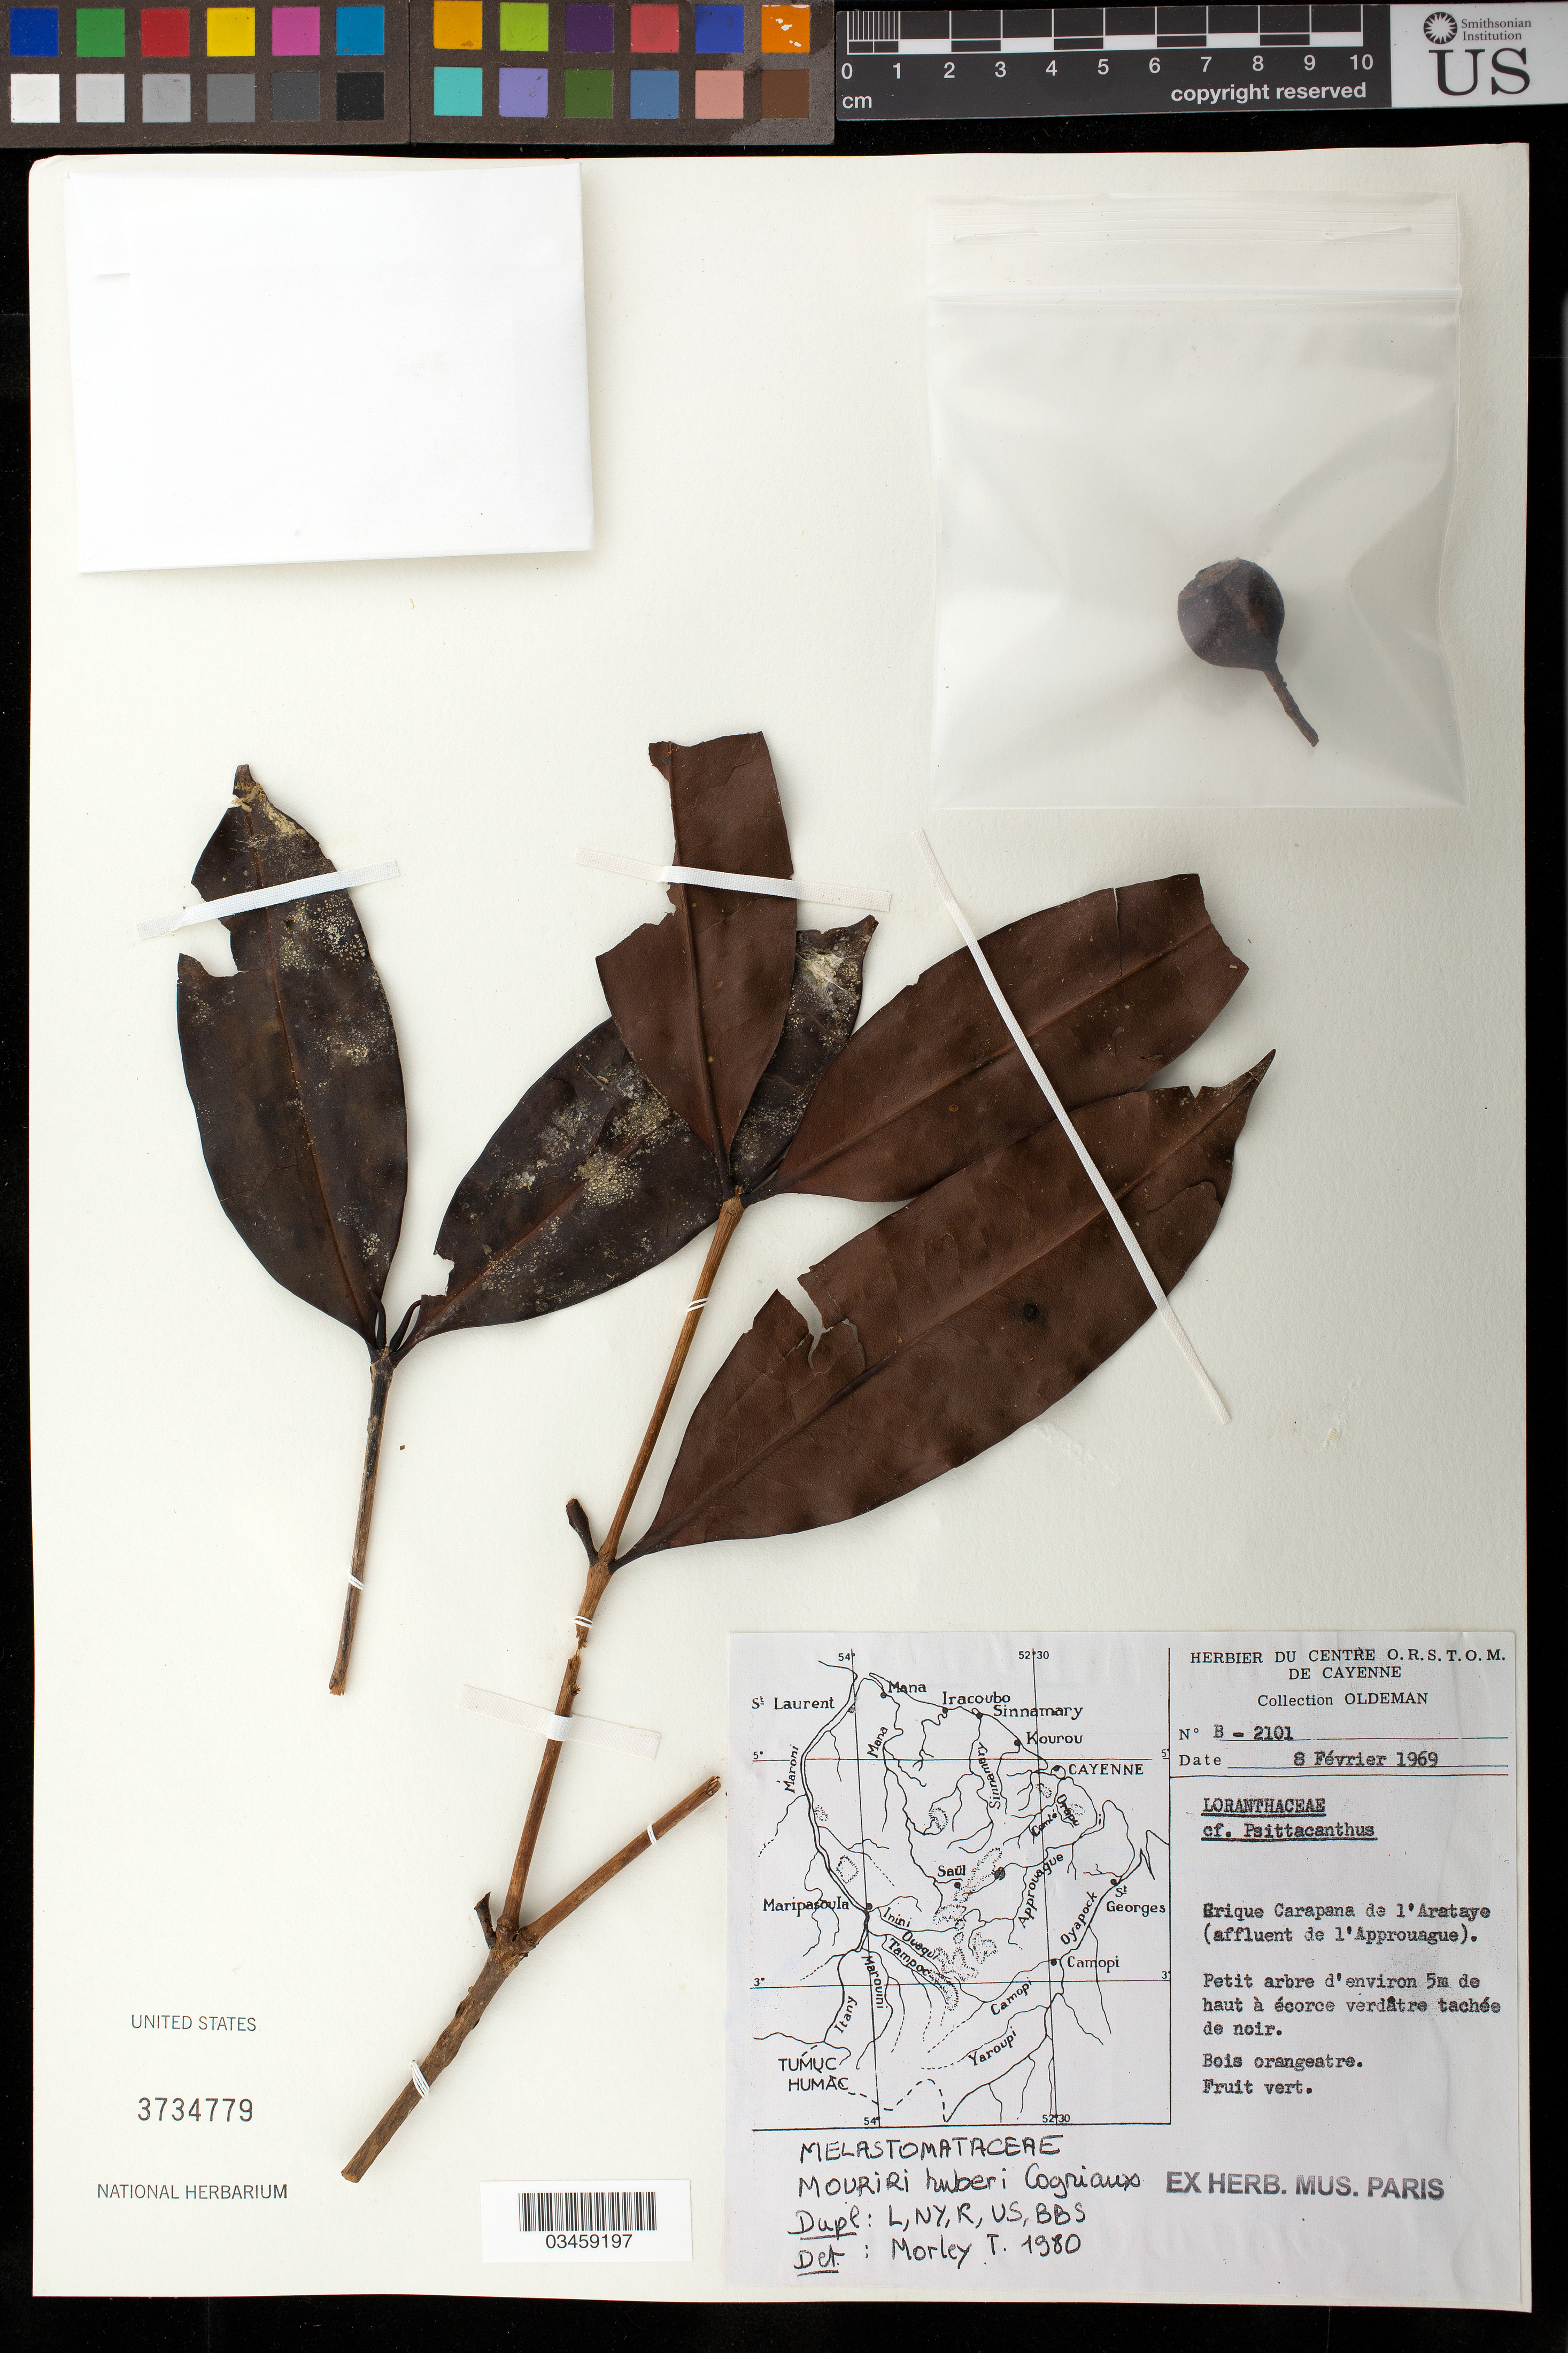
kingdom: Plantae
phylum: Tracheophyta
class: Magnoliopsida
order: Myrtales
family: Melastomataceae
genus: Mouriri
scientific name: Mouriri huberi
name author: Cogn.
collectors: R. Oldeman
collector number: B-2101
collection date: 1969-02-08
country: French Guiana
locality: Crique Carapana de l'Arataye (affluent de l'Approuague)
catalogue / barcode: US 3734779